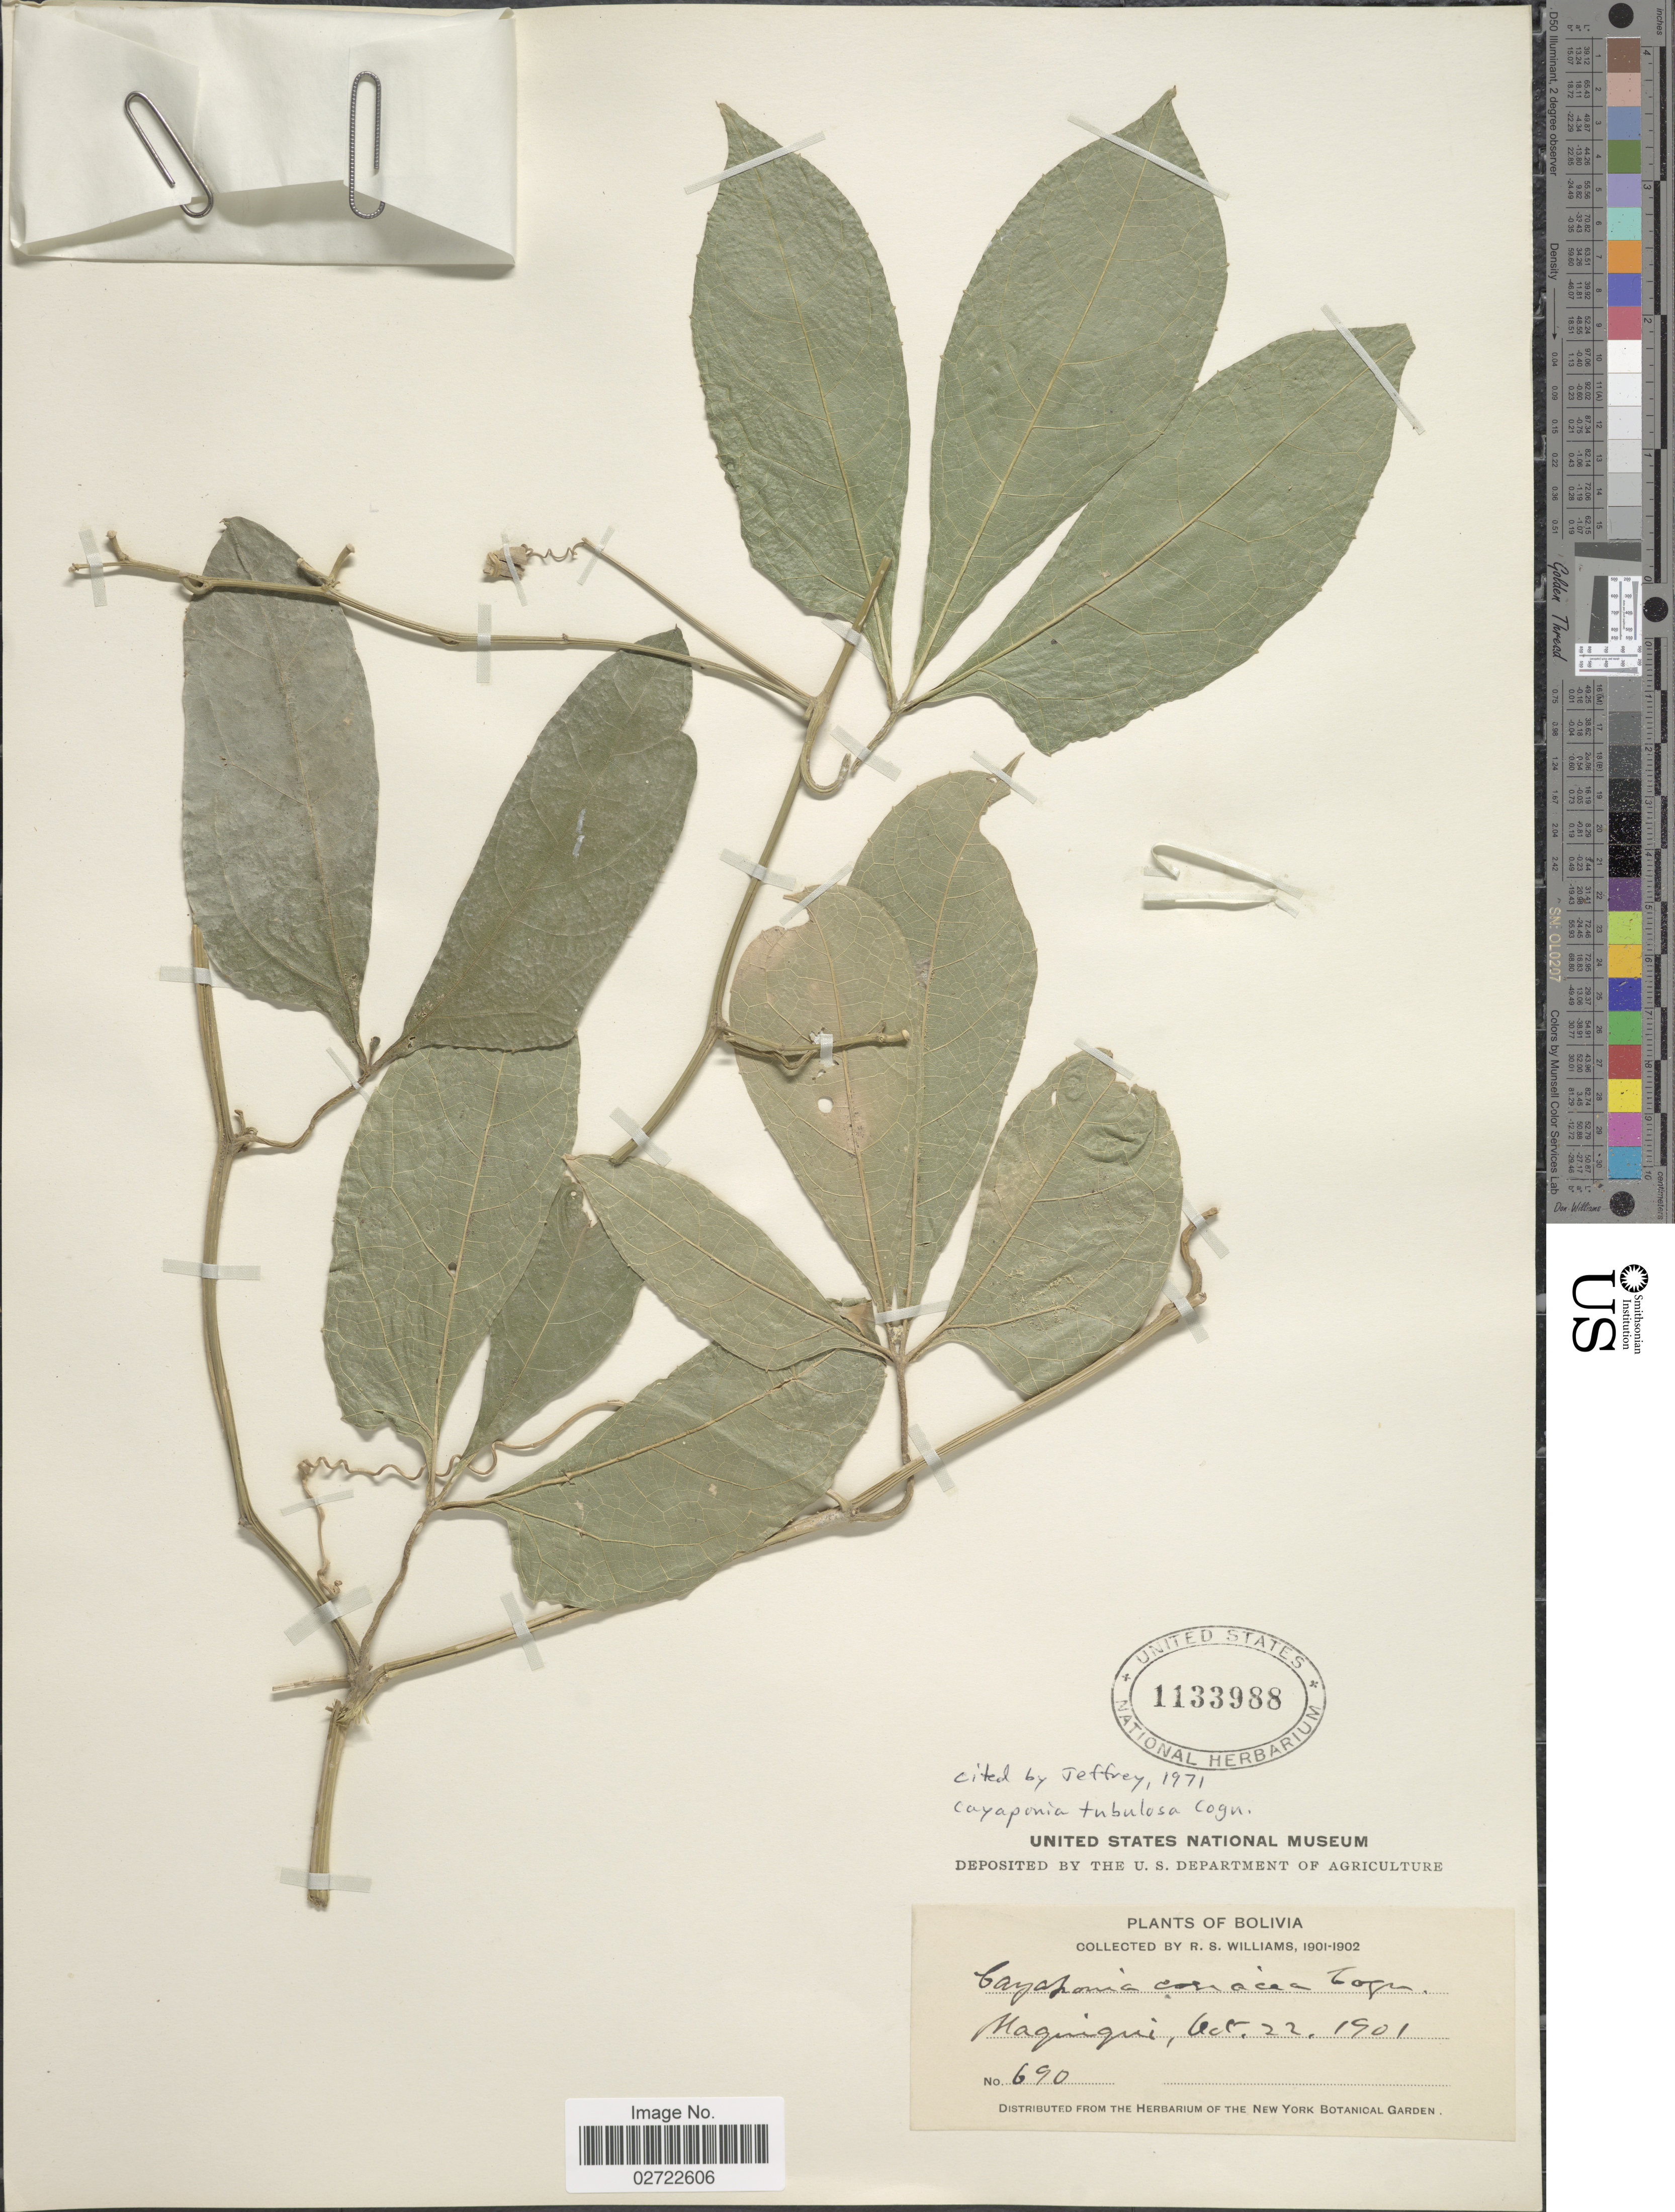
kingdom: Plantae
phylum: Tracheophyta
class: Magnoliopsida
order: Cucurbitales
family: Cucurbitaceae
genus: Cayaponia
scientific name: Cayaponia tubulosa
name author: Cogn.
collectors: R. S. Williams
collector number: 690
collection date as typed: Oct. 22, 1901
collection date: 1901-10-22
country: Bolivia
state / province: La Páz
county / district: Larecaja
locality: Maquiqui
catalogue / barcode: US 1133988